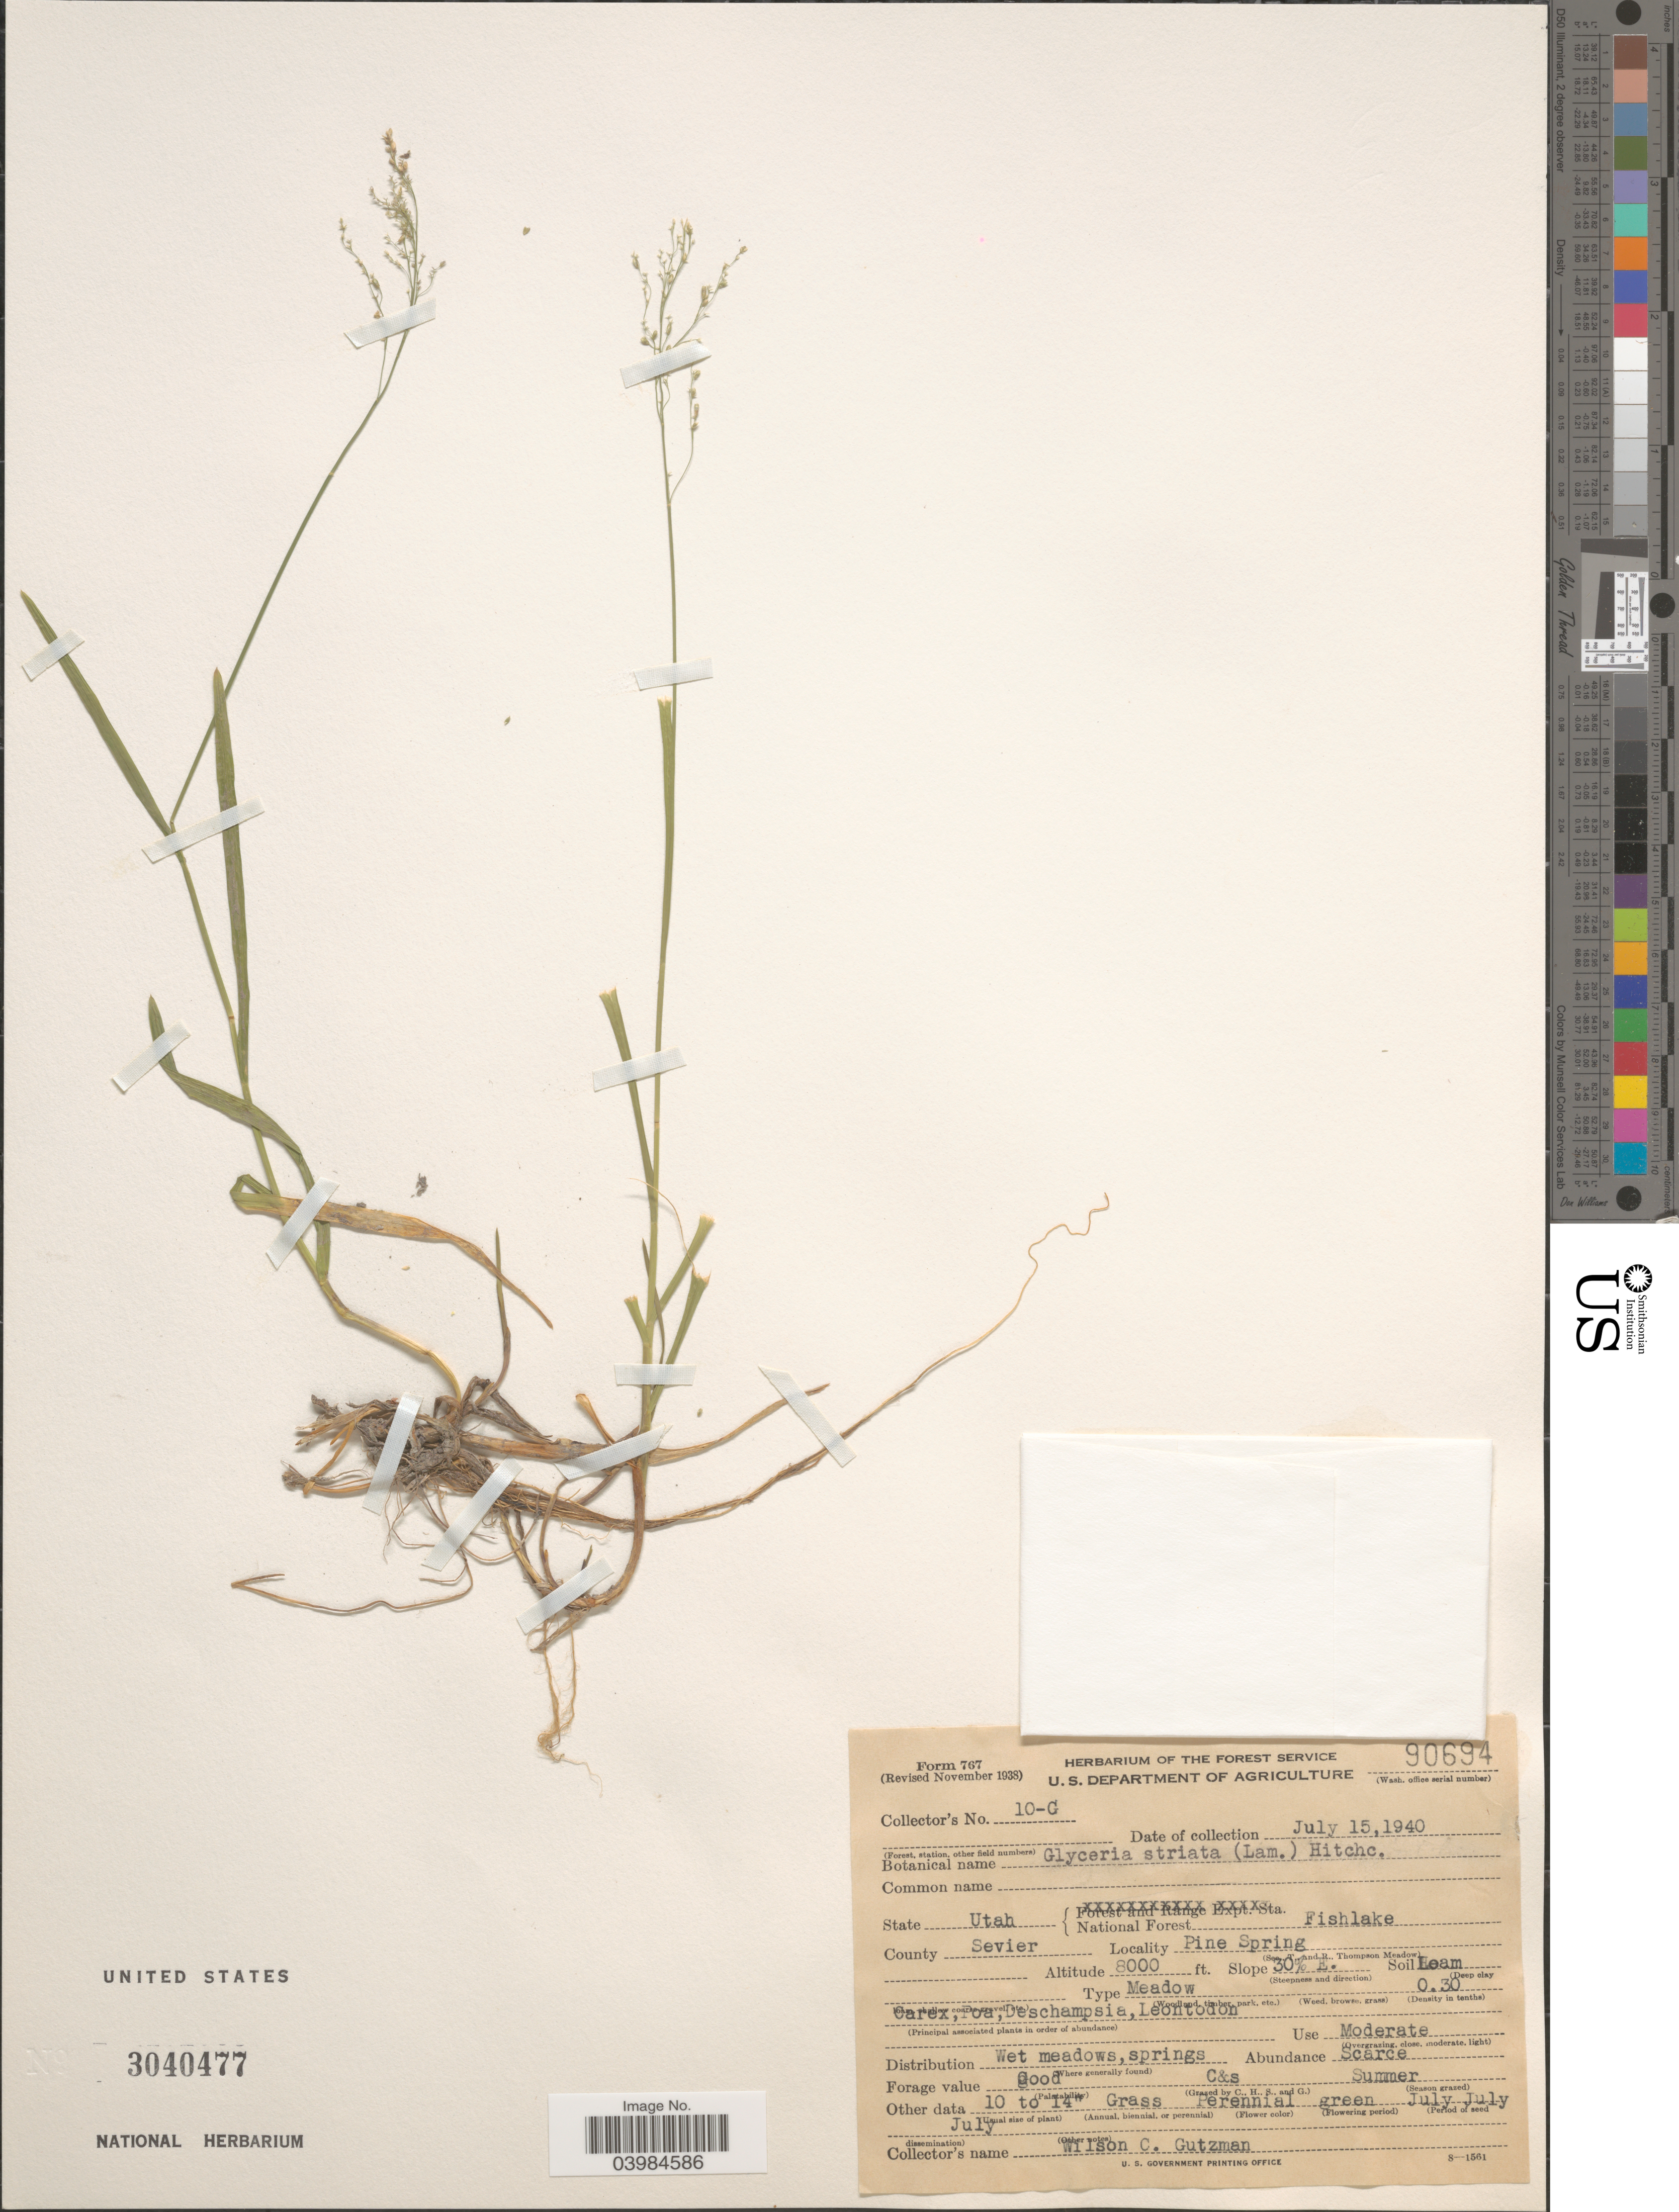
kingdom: Plantae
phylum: Tracheophyta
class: Liliopsida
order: Poales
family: Poaceae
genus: Glyceria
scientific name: Glyceria striata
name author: (Lam.) Hitchc.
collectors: W. Gutzman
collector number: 10-G/90694?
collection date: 1940-07-15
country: United States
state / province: Utah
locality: National Fores Fishlake. County Sevier. Pine Spring.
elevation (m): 2438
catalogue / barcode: US 3040477